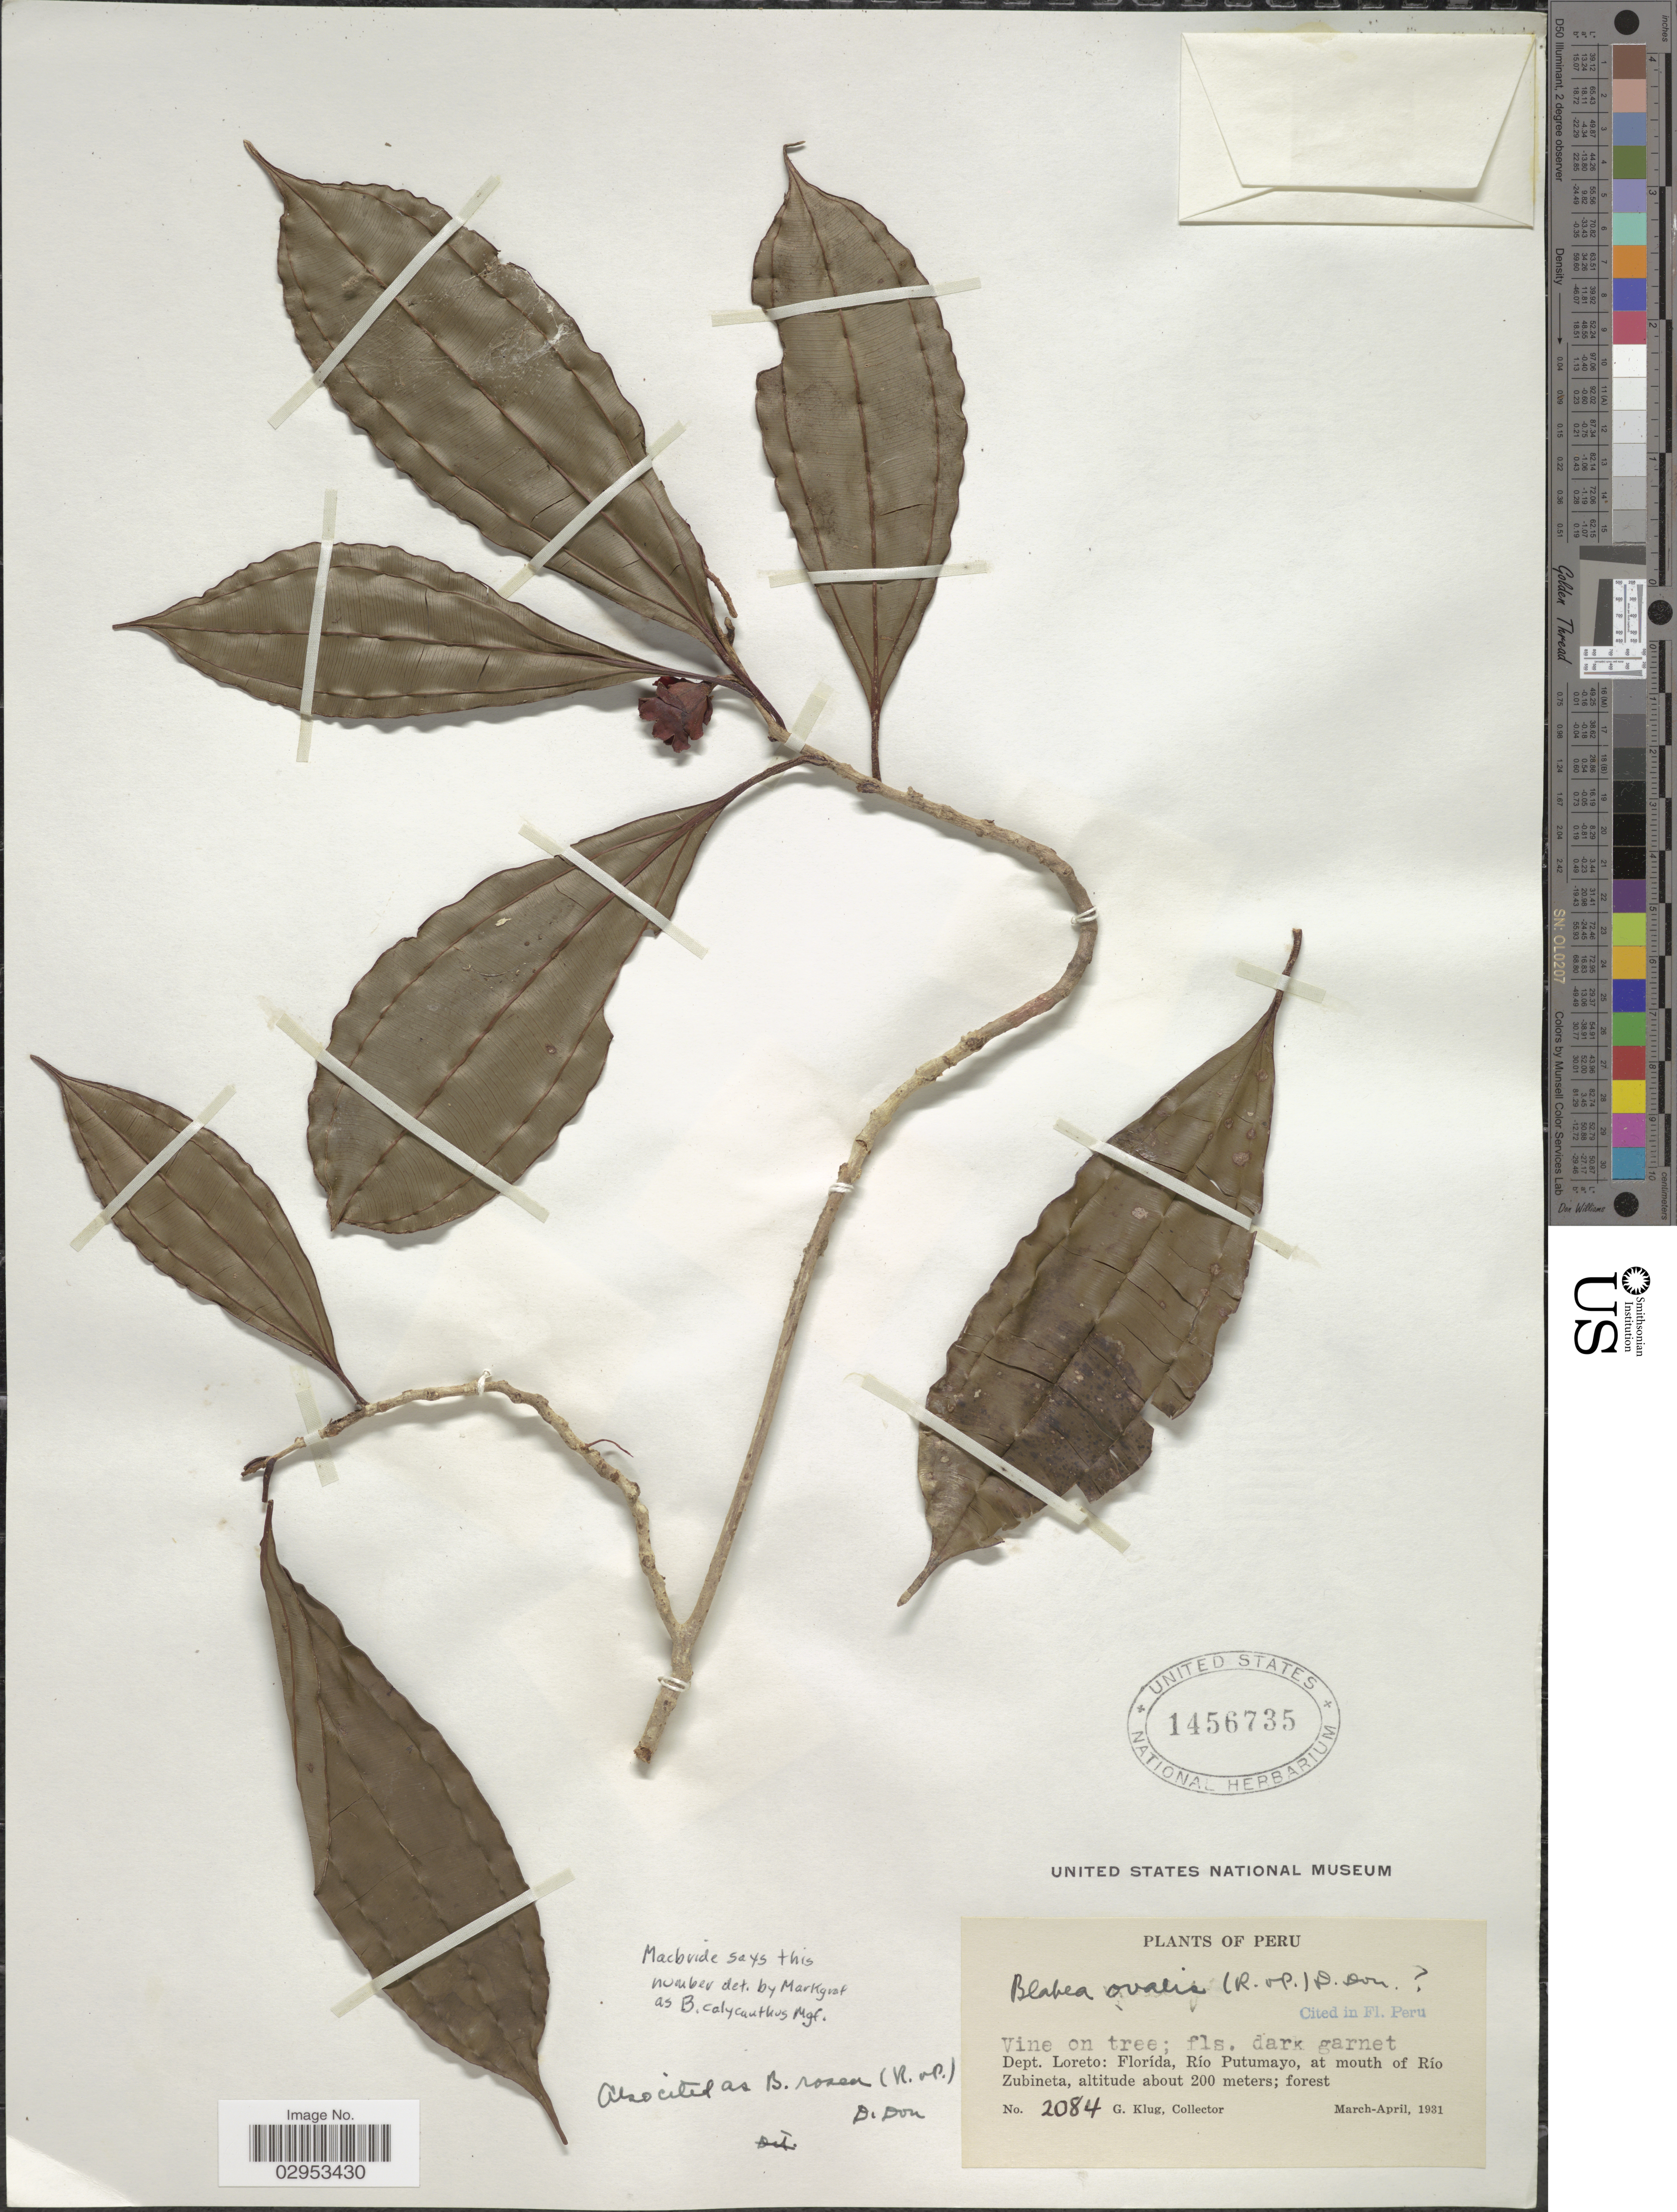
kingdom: Plantae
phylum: Tracheophyta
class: Magnoliopsida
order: Myrtales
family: Melastomataceae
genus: Blakea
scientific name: Blakea rosea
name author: D. Don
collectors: G. Klug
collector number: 2084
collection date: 1931-03/1931-04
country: Peru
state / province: Loreto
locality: Dept. Loreto: Flórida, Río Putumayo, at mouth of Río Zubineta.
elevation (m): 200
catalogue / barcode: US 1456735